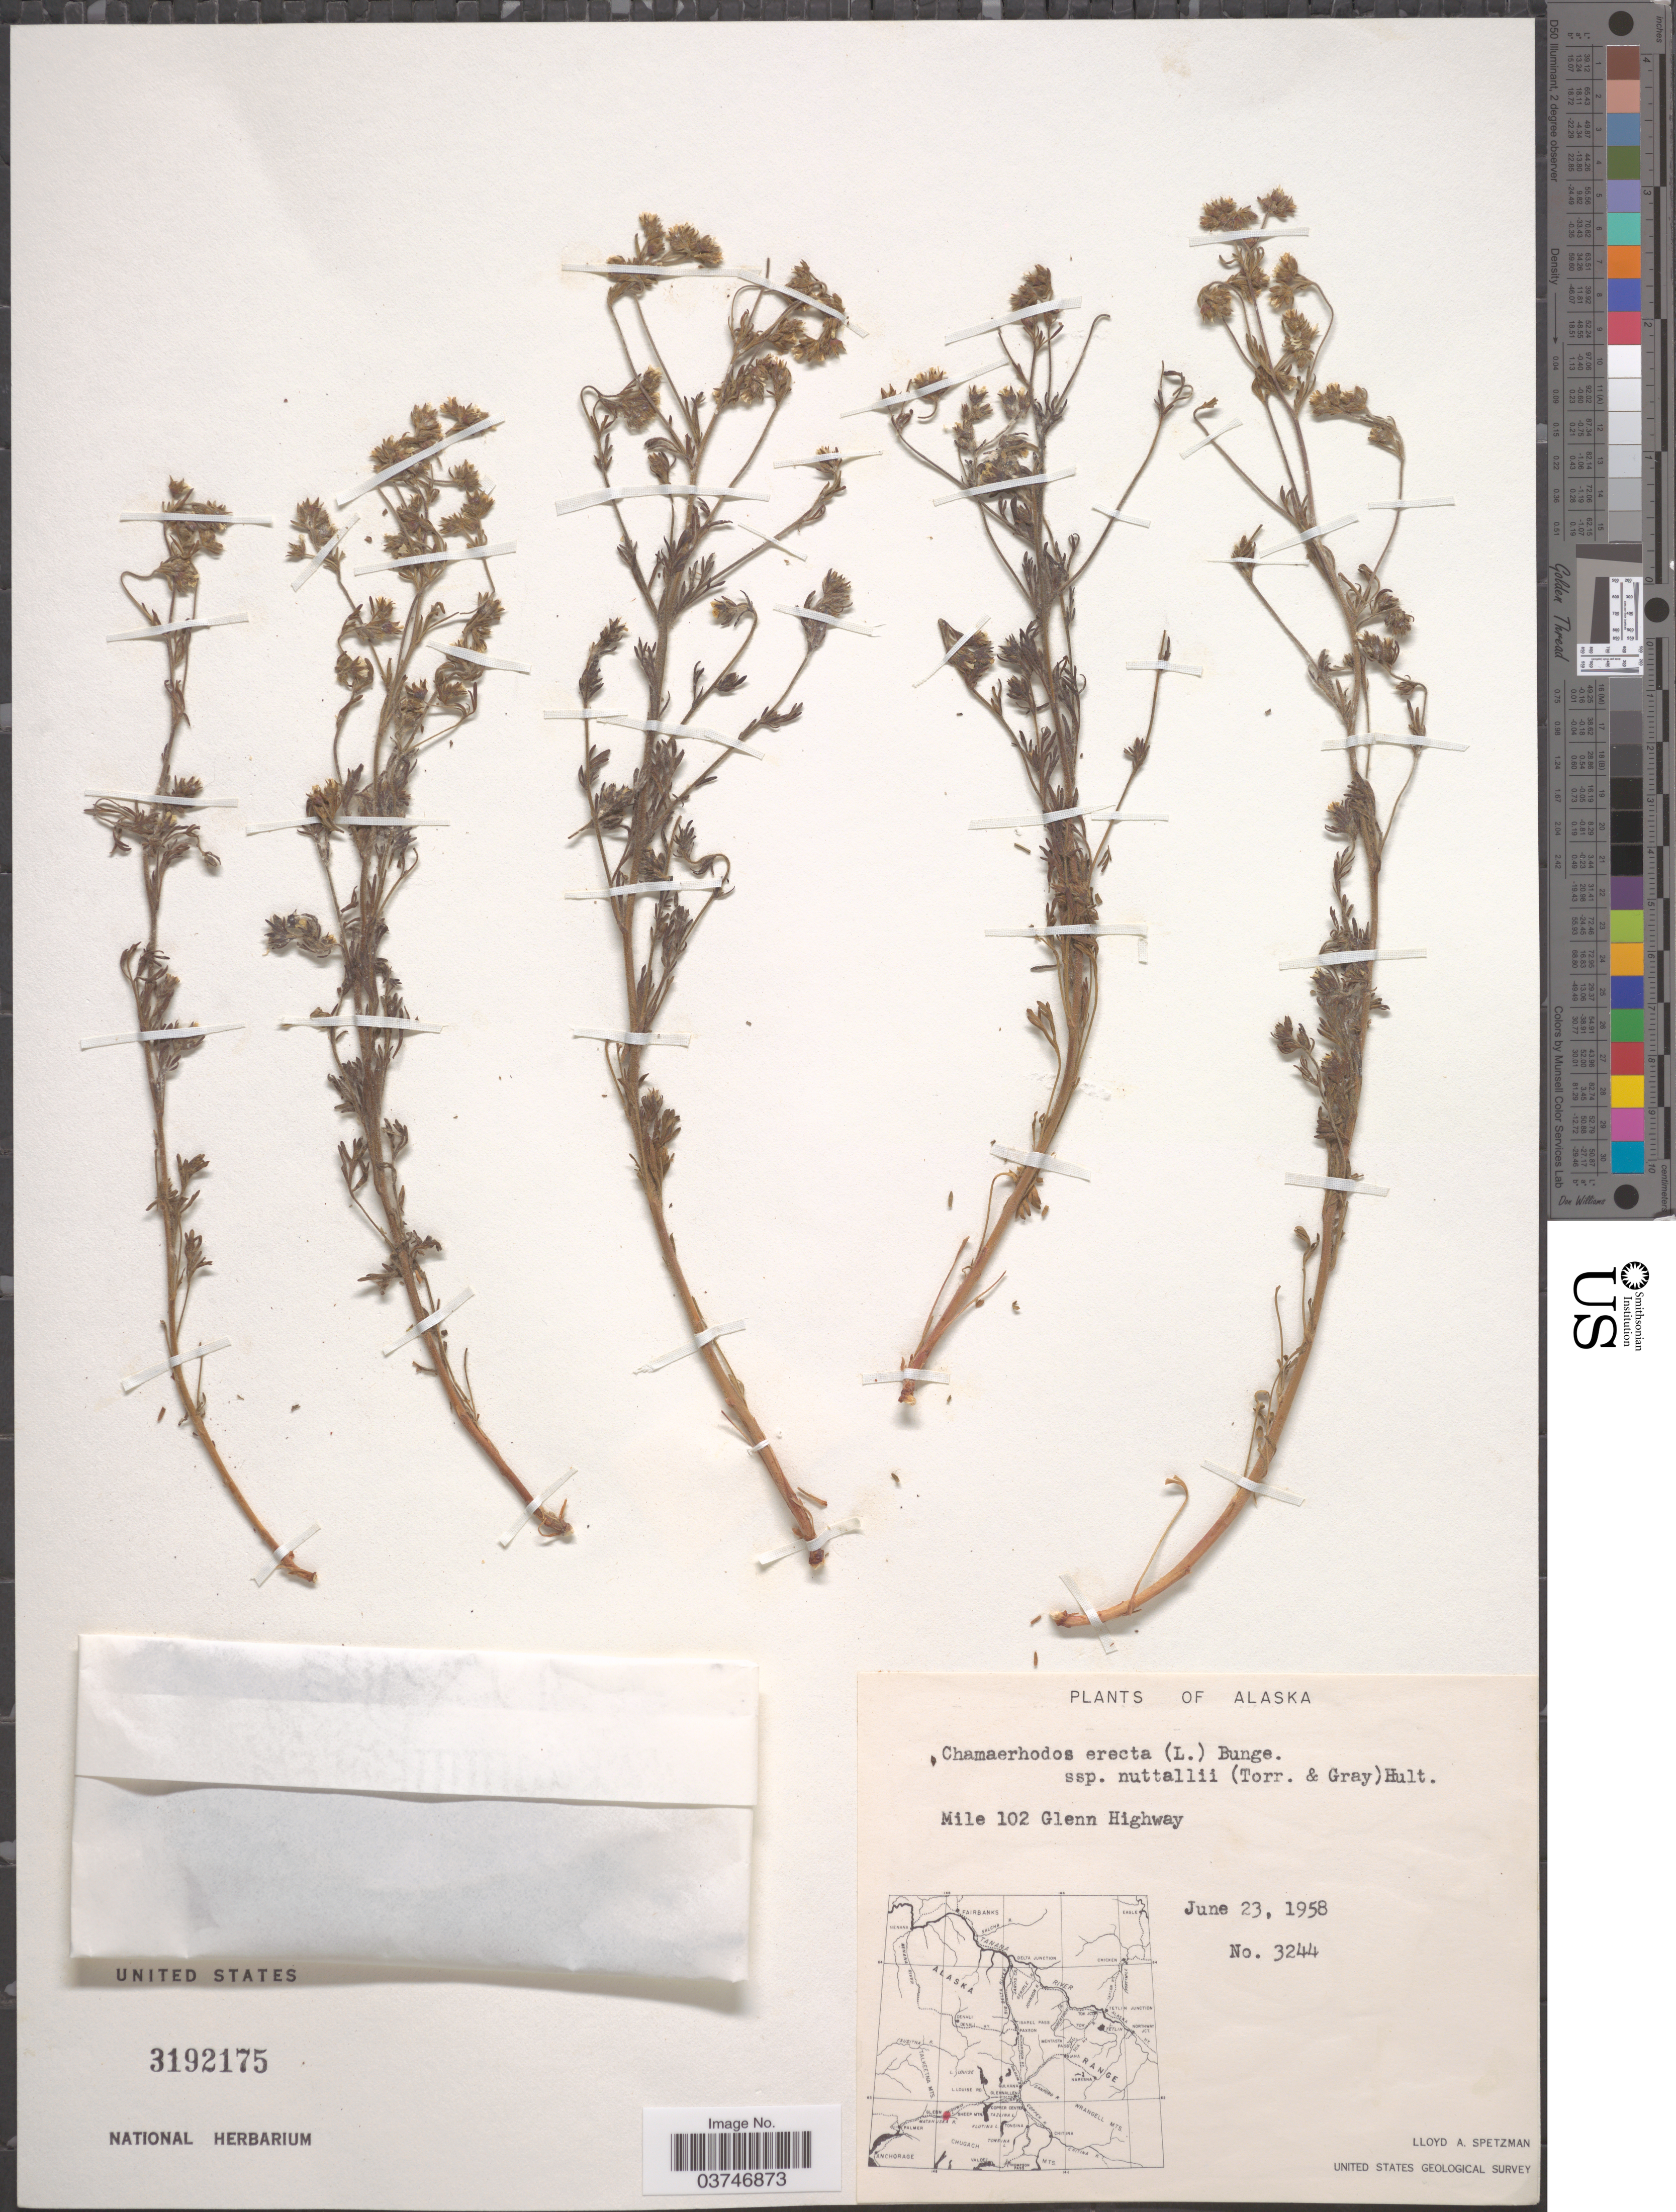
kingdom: Plantae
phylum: Tracheophyta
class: Magnoliopsida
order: Rosales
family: Rosaceae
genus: Chamaerhodos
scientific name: Chamaerhodos erecta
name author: (L.) Bunge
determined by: U.S. National Herbarium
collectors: L. Spetzman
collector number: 3244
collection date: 1958-06-23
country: United States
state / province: Alaska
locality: Mile 102 Glenn Highway.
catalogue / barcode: US 3192175